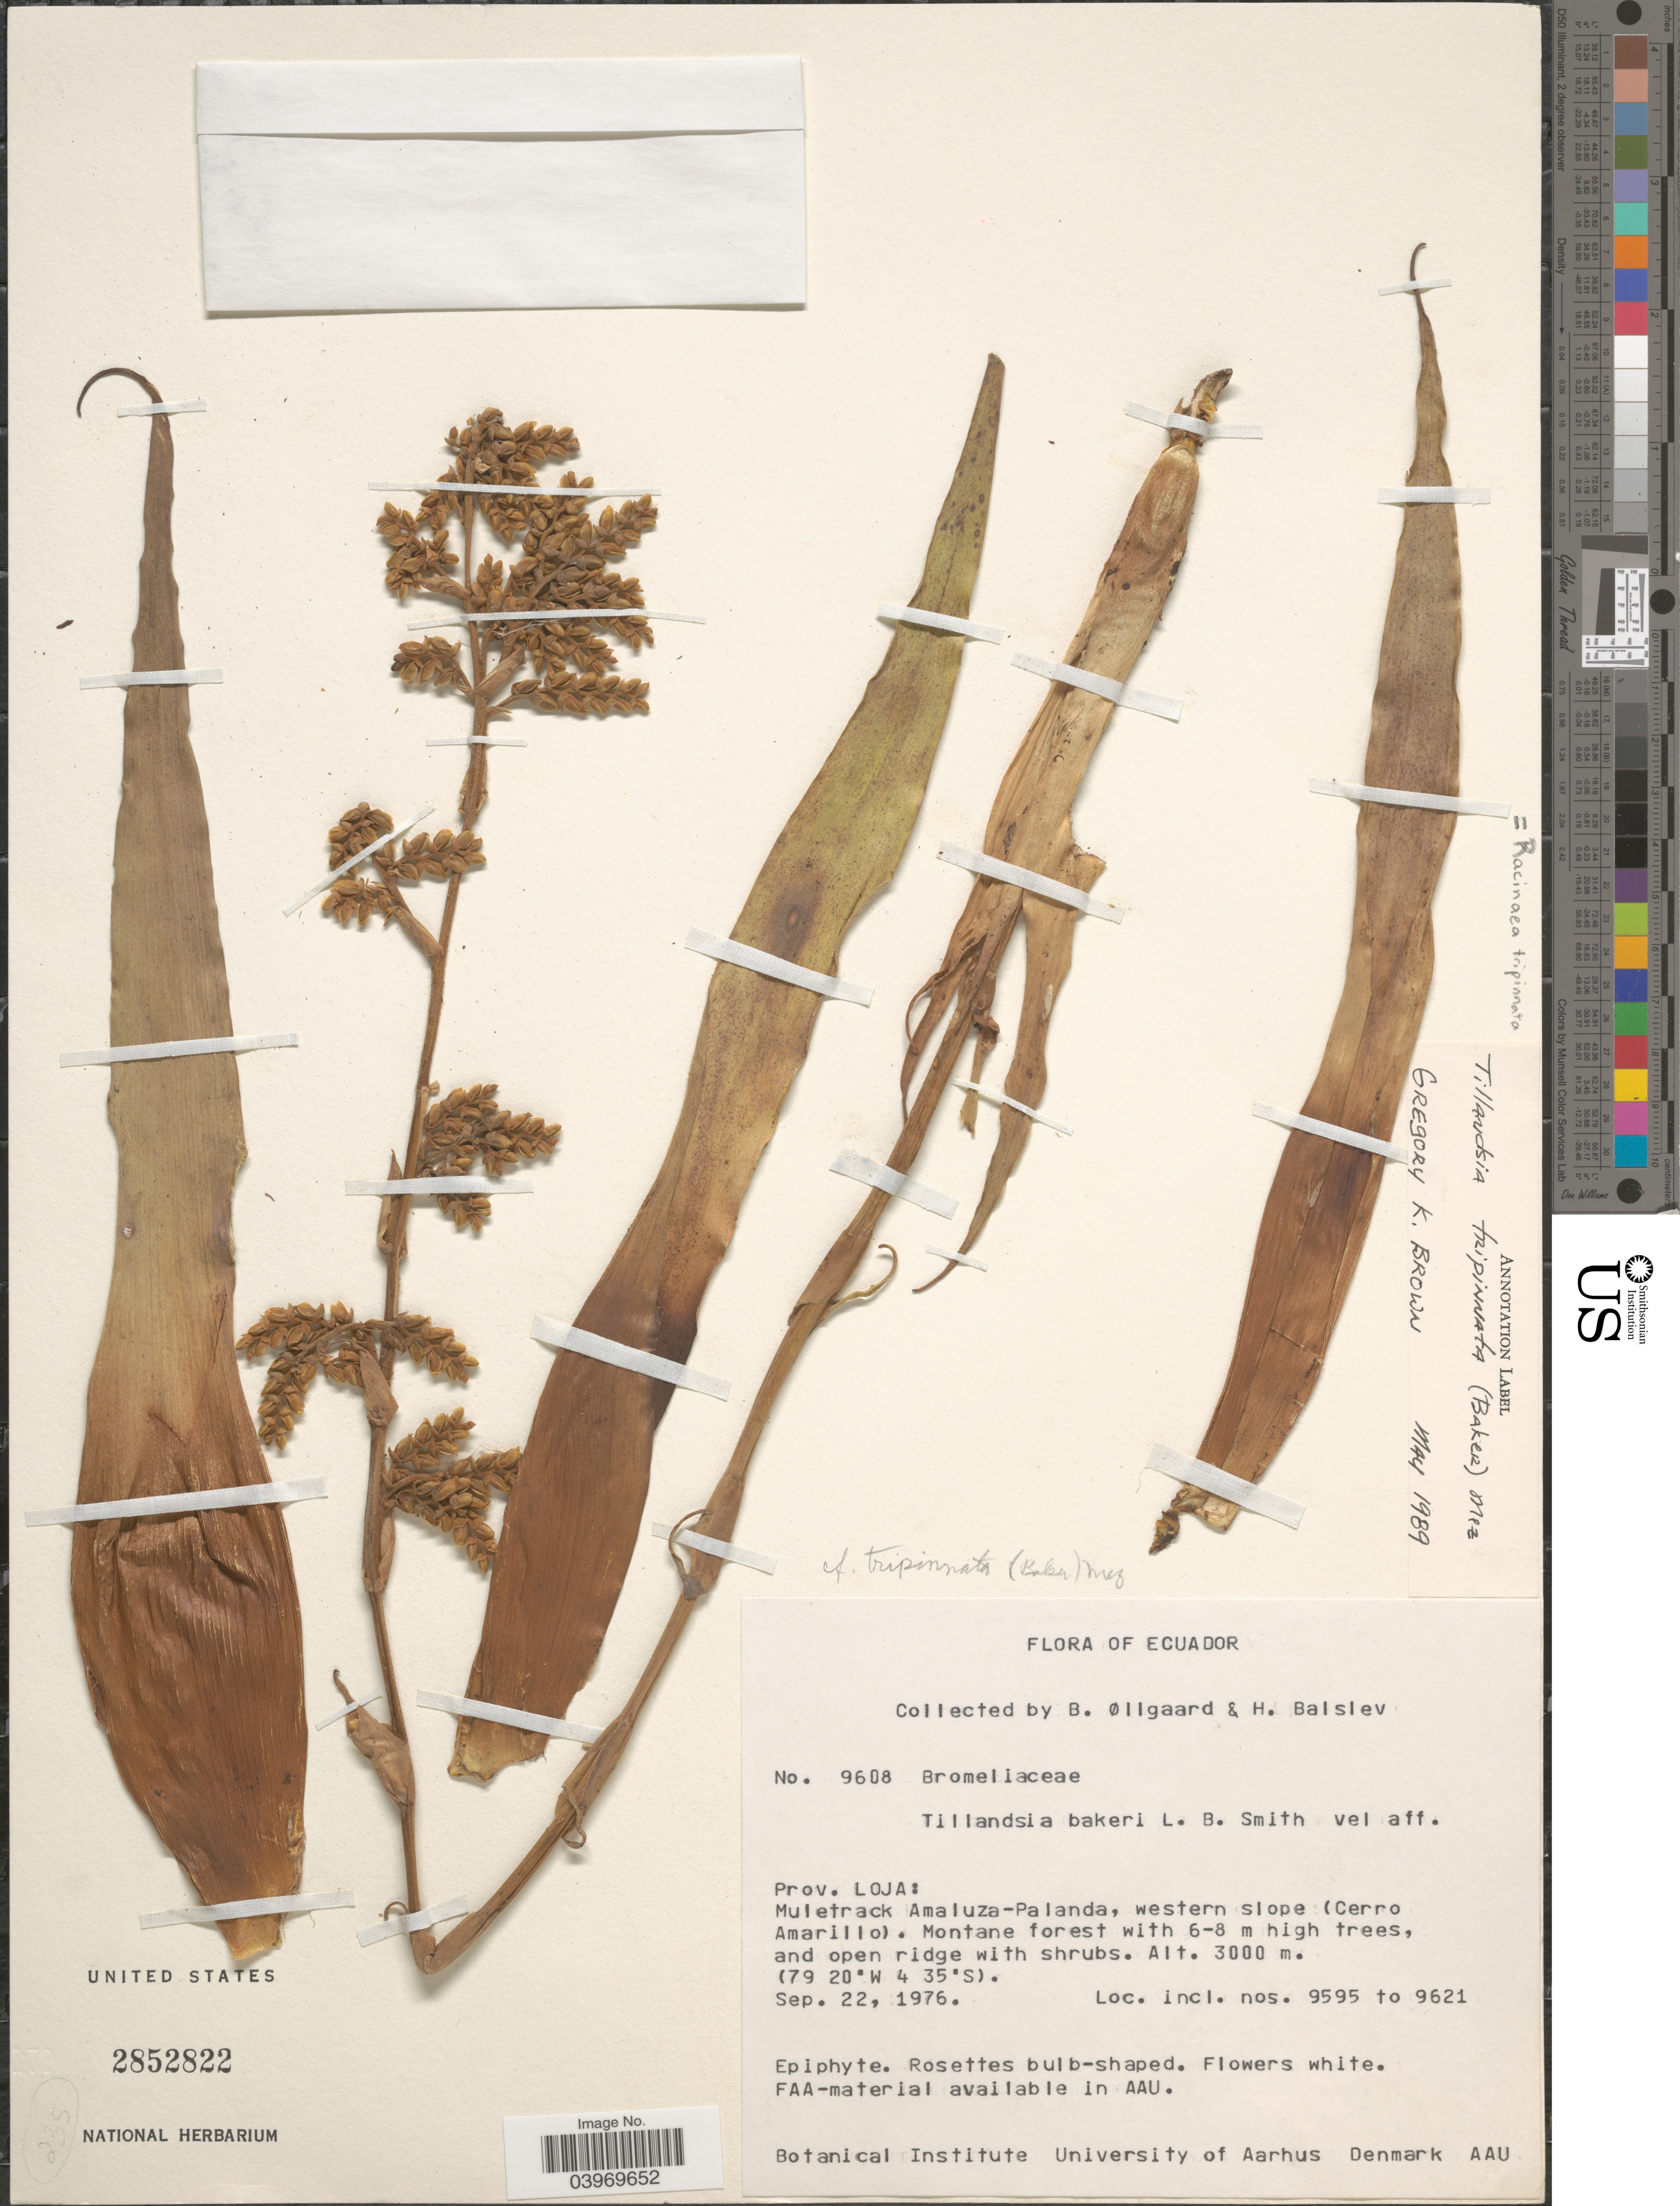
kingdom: Plantae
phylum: Tracheophyta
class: Liliopsida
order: Poales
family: Bromeliaceae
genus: Racinaea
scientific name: Racinaea tripinnata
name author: (Baker) M.A. Spencer & L.B. Sm.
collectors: B. Øllgaard & H. Balslev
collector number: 9608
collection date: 1976-09-22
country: Ecuador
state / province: Loja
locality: Muletrack Amaluza-Palanda, western slope (Cerro Amarillo).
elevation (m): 3000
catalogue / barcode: US 2852822